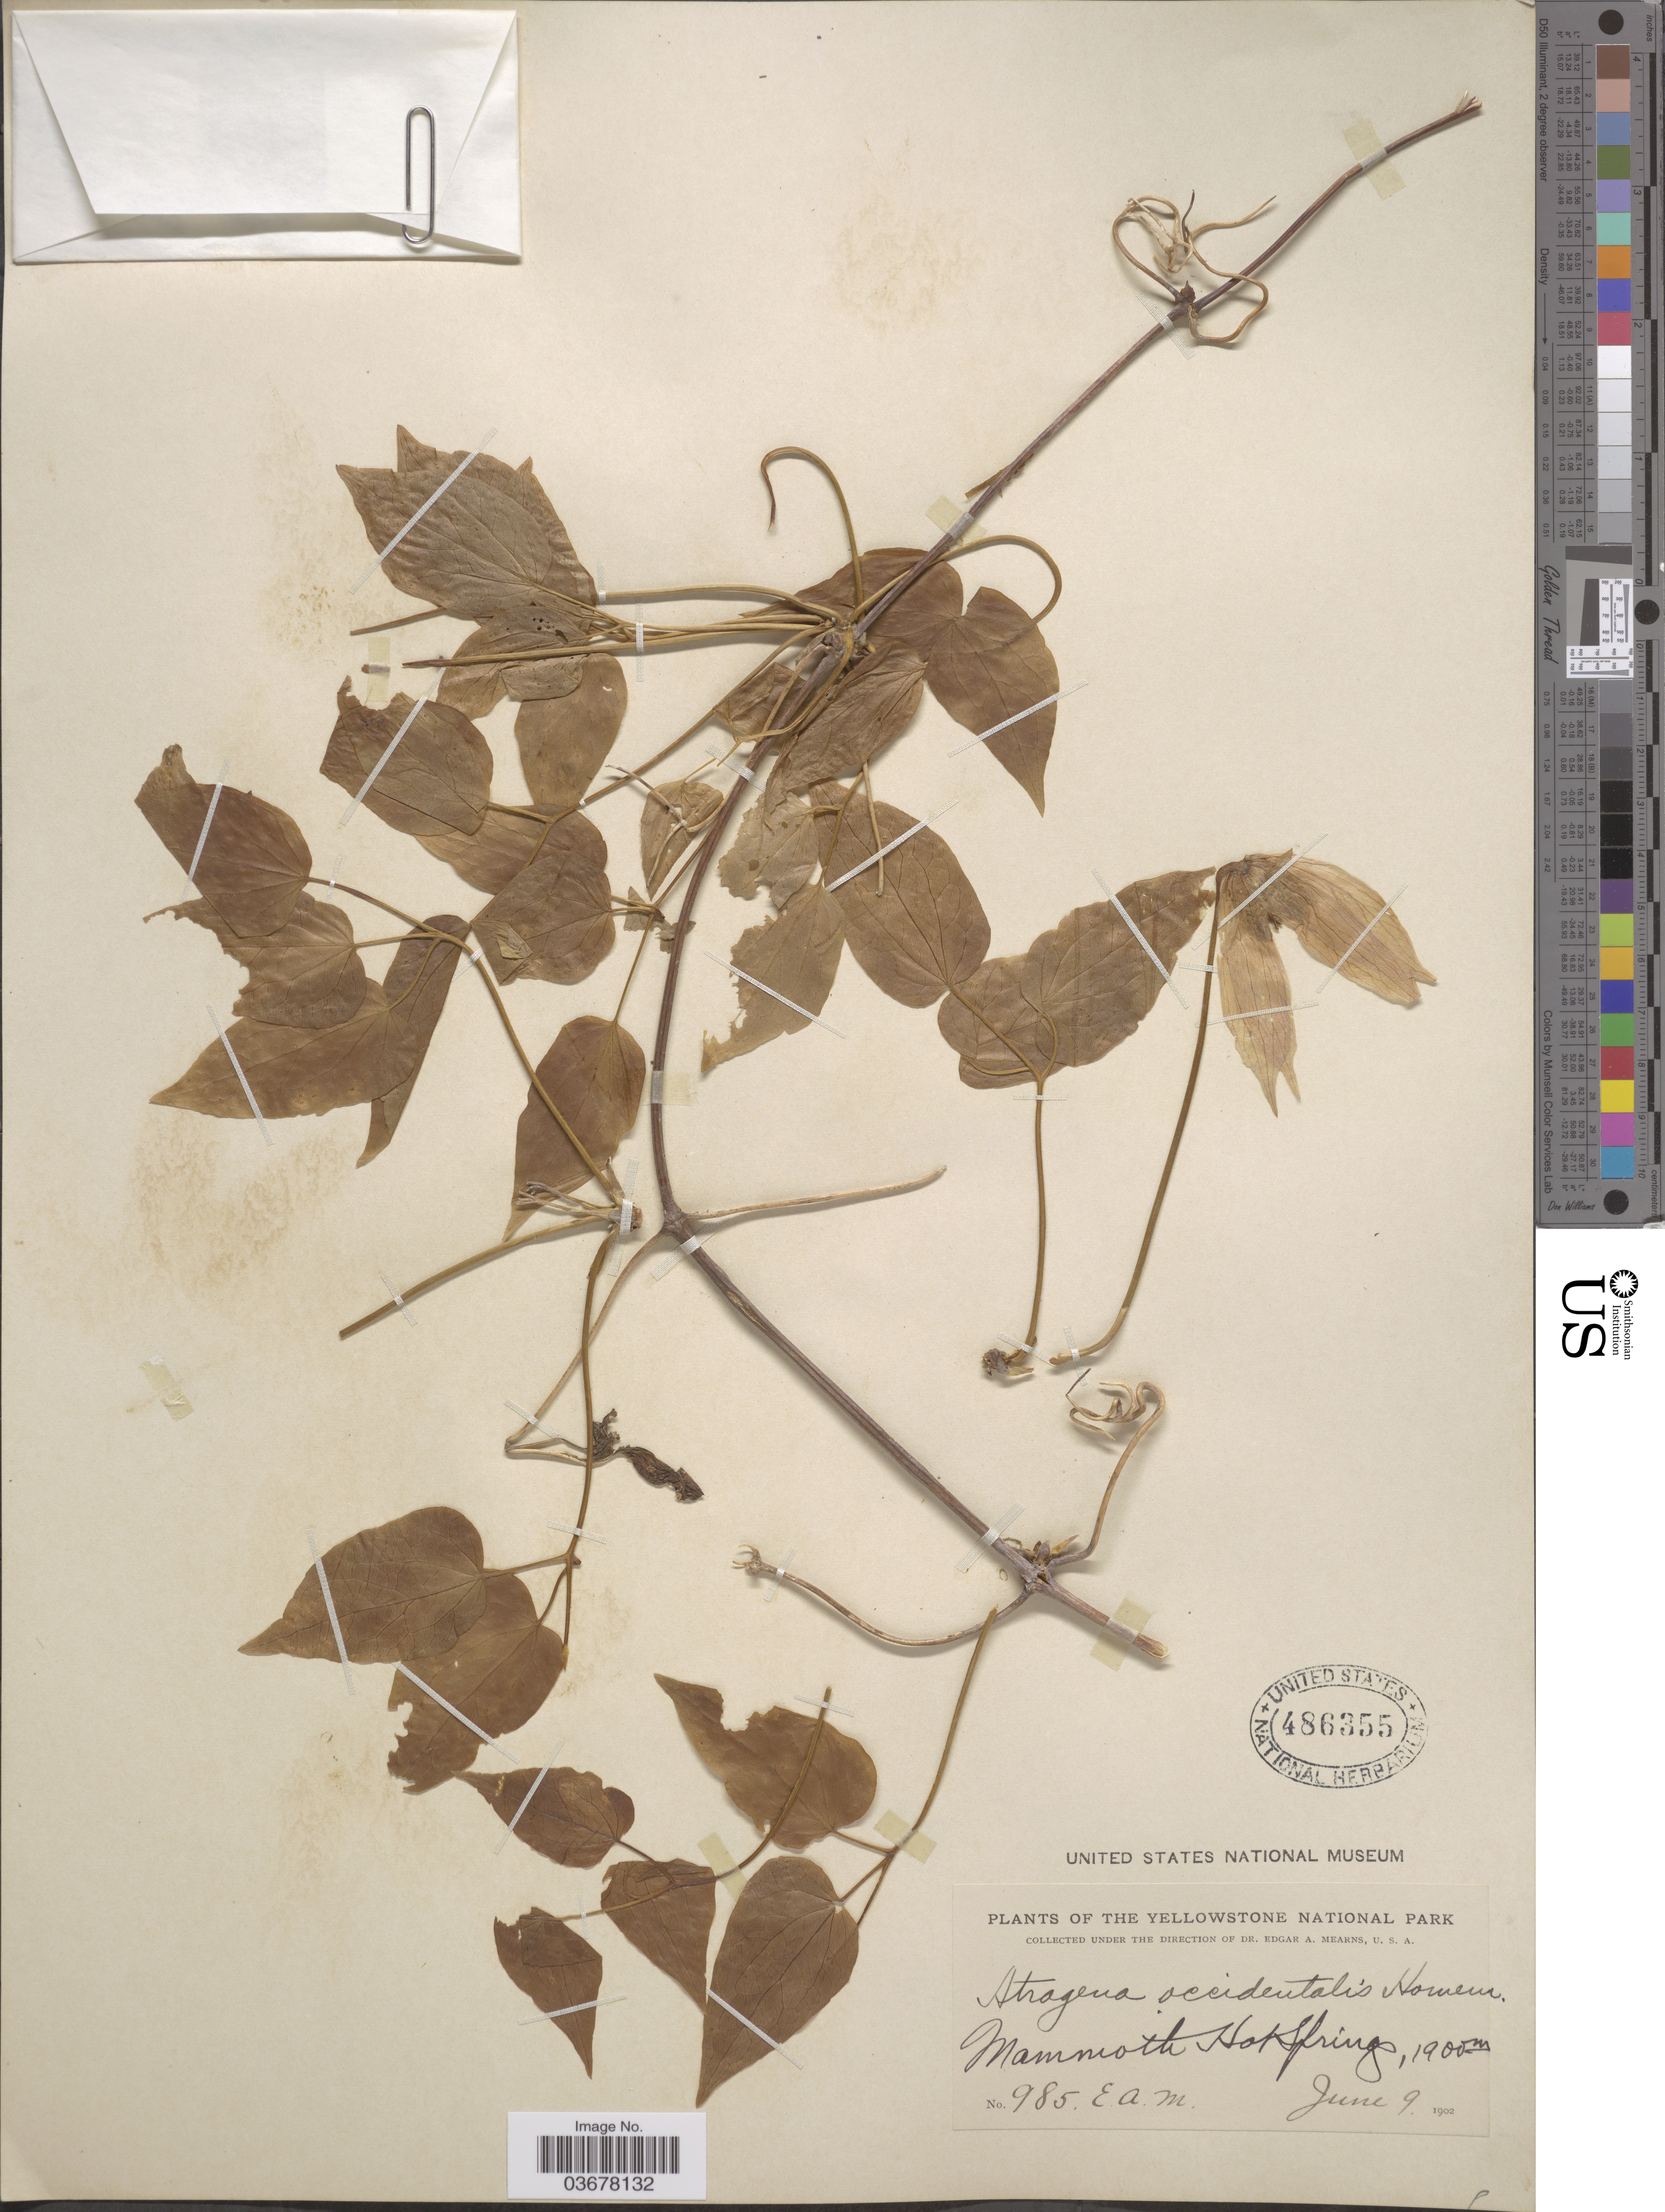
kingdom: Plantae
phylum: Tracheophyta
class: Magnoliopsida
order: Ranunculales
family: Ranunculaceae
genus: Clematis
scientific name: Clematis occidentalis var. grosseserrata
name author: (Rydb.) J.S. Pringle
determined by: Strong, M. T., (US), Smithsonian Institution - National Museum of Natural History (UNITED STATES)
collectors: E. A. Mearns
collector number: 985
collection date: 1902-06-09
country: United States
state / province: Wyoming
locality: The Yellowstone National Park. Mammoth Hot Springs.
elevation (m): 1900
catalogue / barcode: US 486355